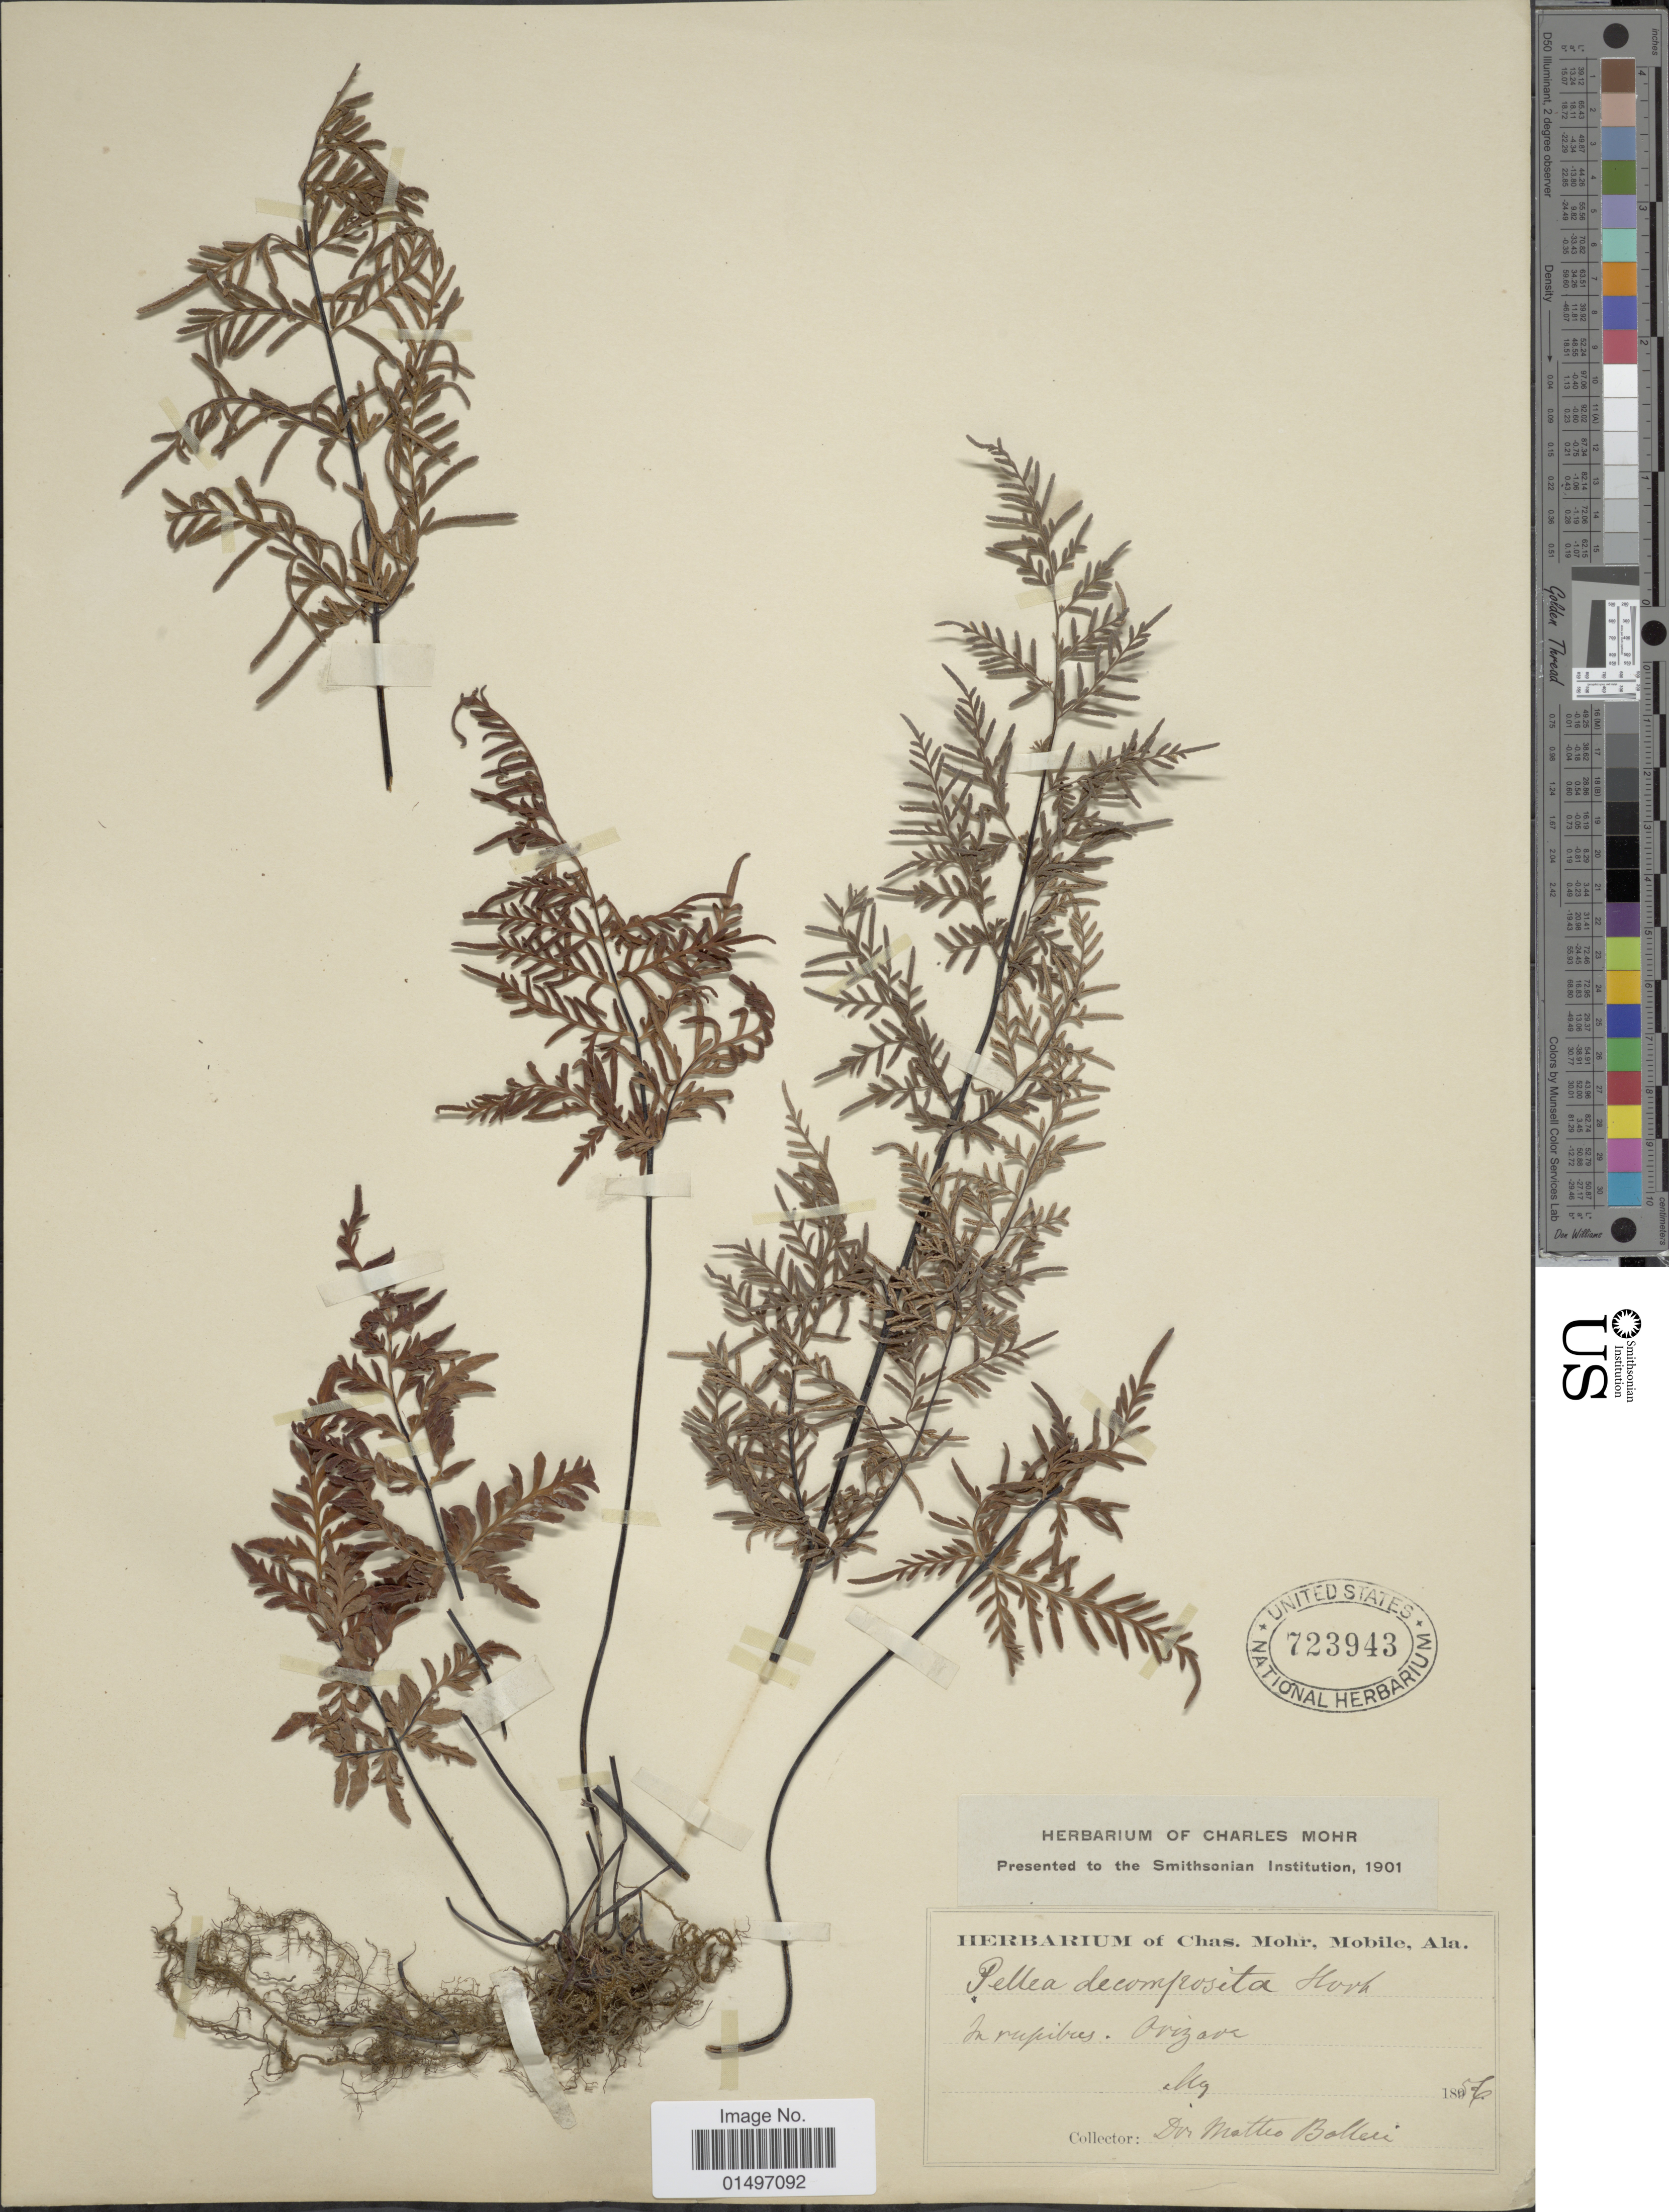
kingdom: Plantae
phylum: Tracheophyta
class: Polypodiopsida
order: Polypodiales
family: Pteridaceae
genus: Gaga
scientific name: Gaga hirsuta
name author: (Link) Fay W. Li & Windham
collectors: M. Bolleri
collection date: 1856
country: United States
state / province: Oregon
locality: Oregon.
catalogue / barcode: US 723943